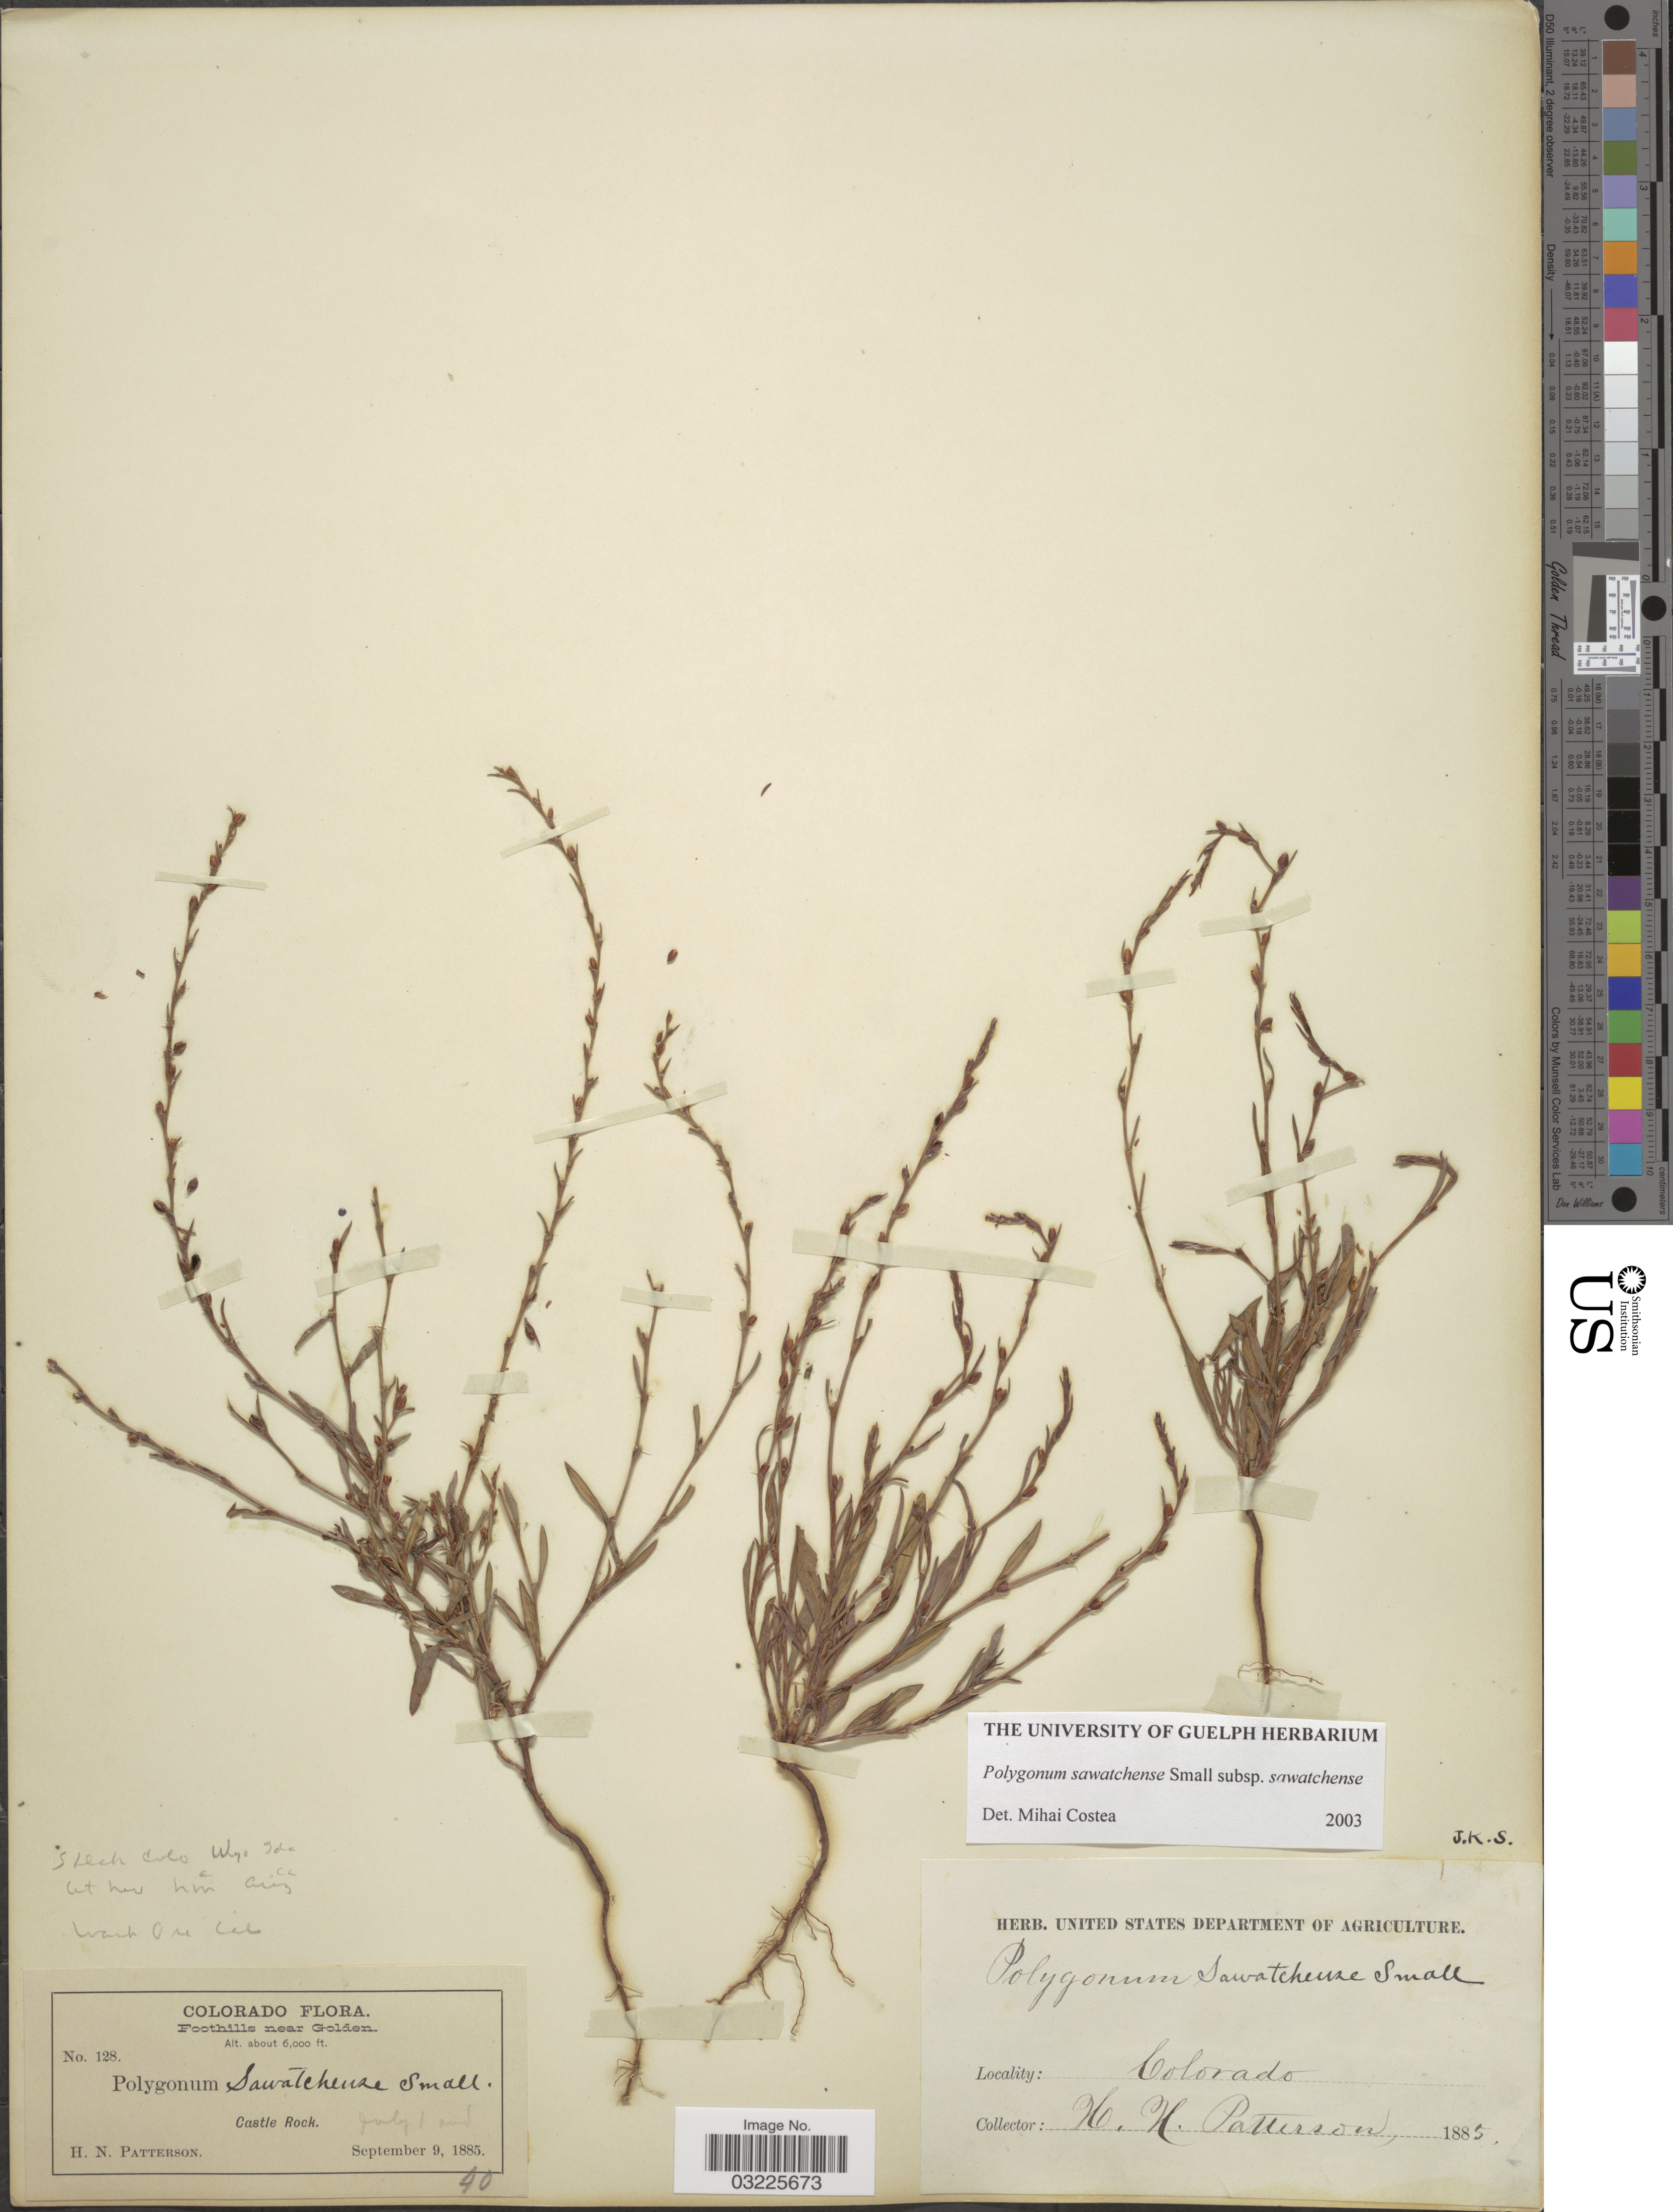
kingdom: Plantae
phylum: Tracheophyta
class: Magnoliopsida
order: Caryophyllales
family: Polygonaceae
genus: Polygonum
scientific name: Polygonum sawatchense subsp. sawatchense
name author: Small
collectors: H. N. Patterson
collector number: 128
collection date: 1885-09-09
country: United States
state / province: Colorado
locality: Foothills near Golden. Castle Rock.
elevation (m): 1829